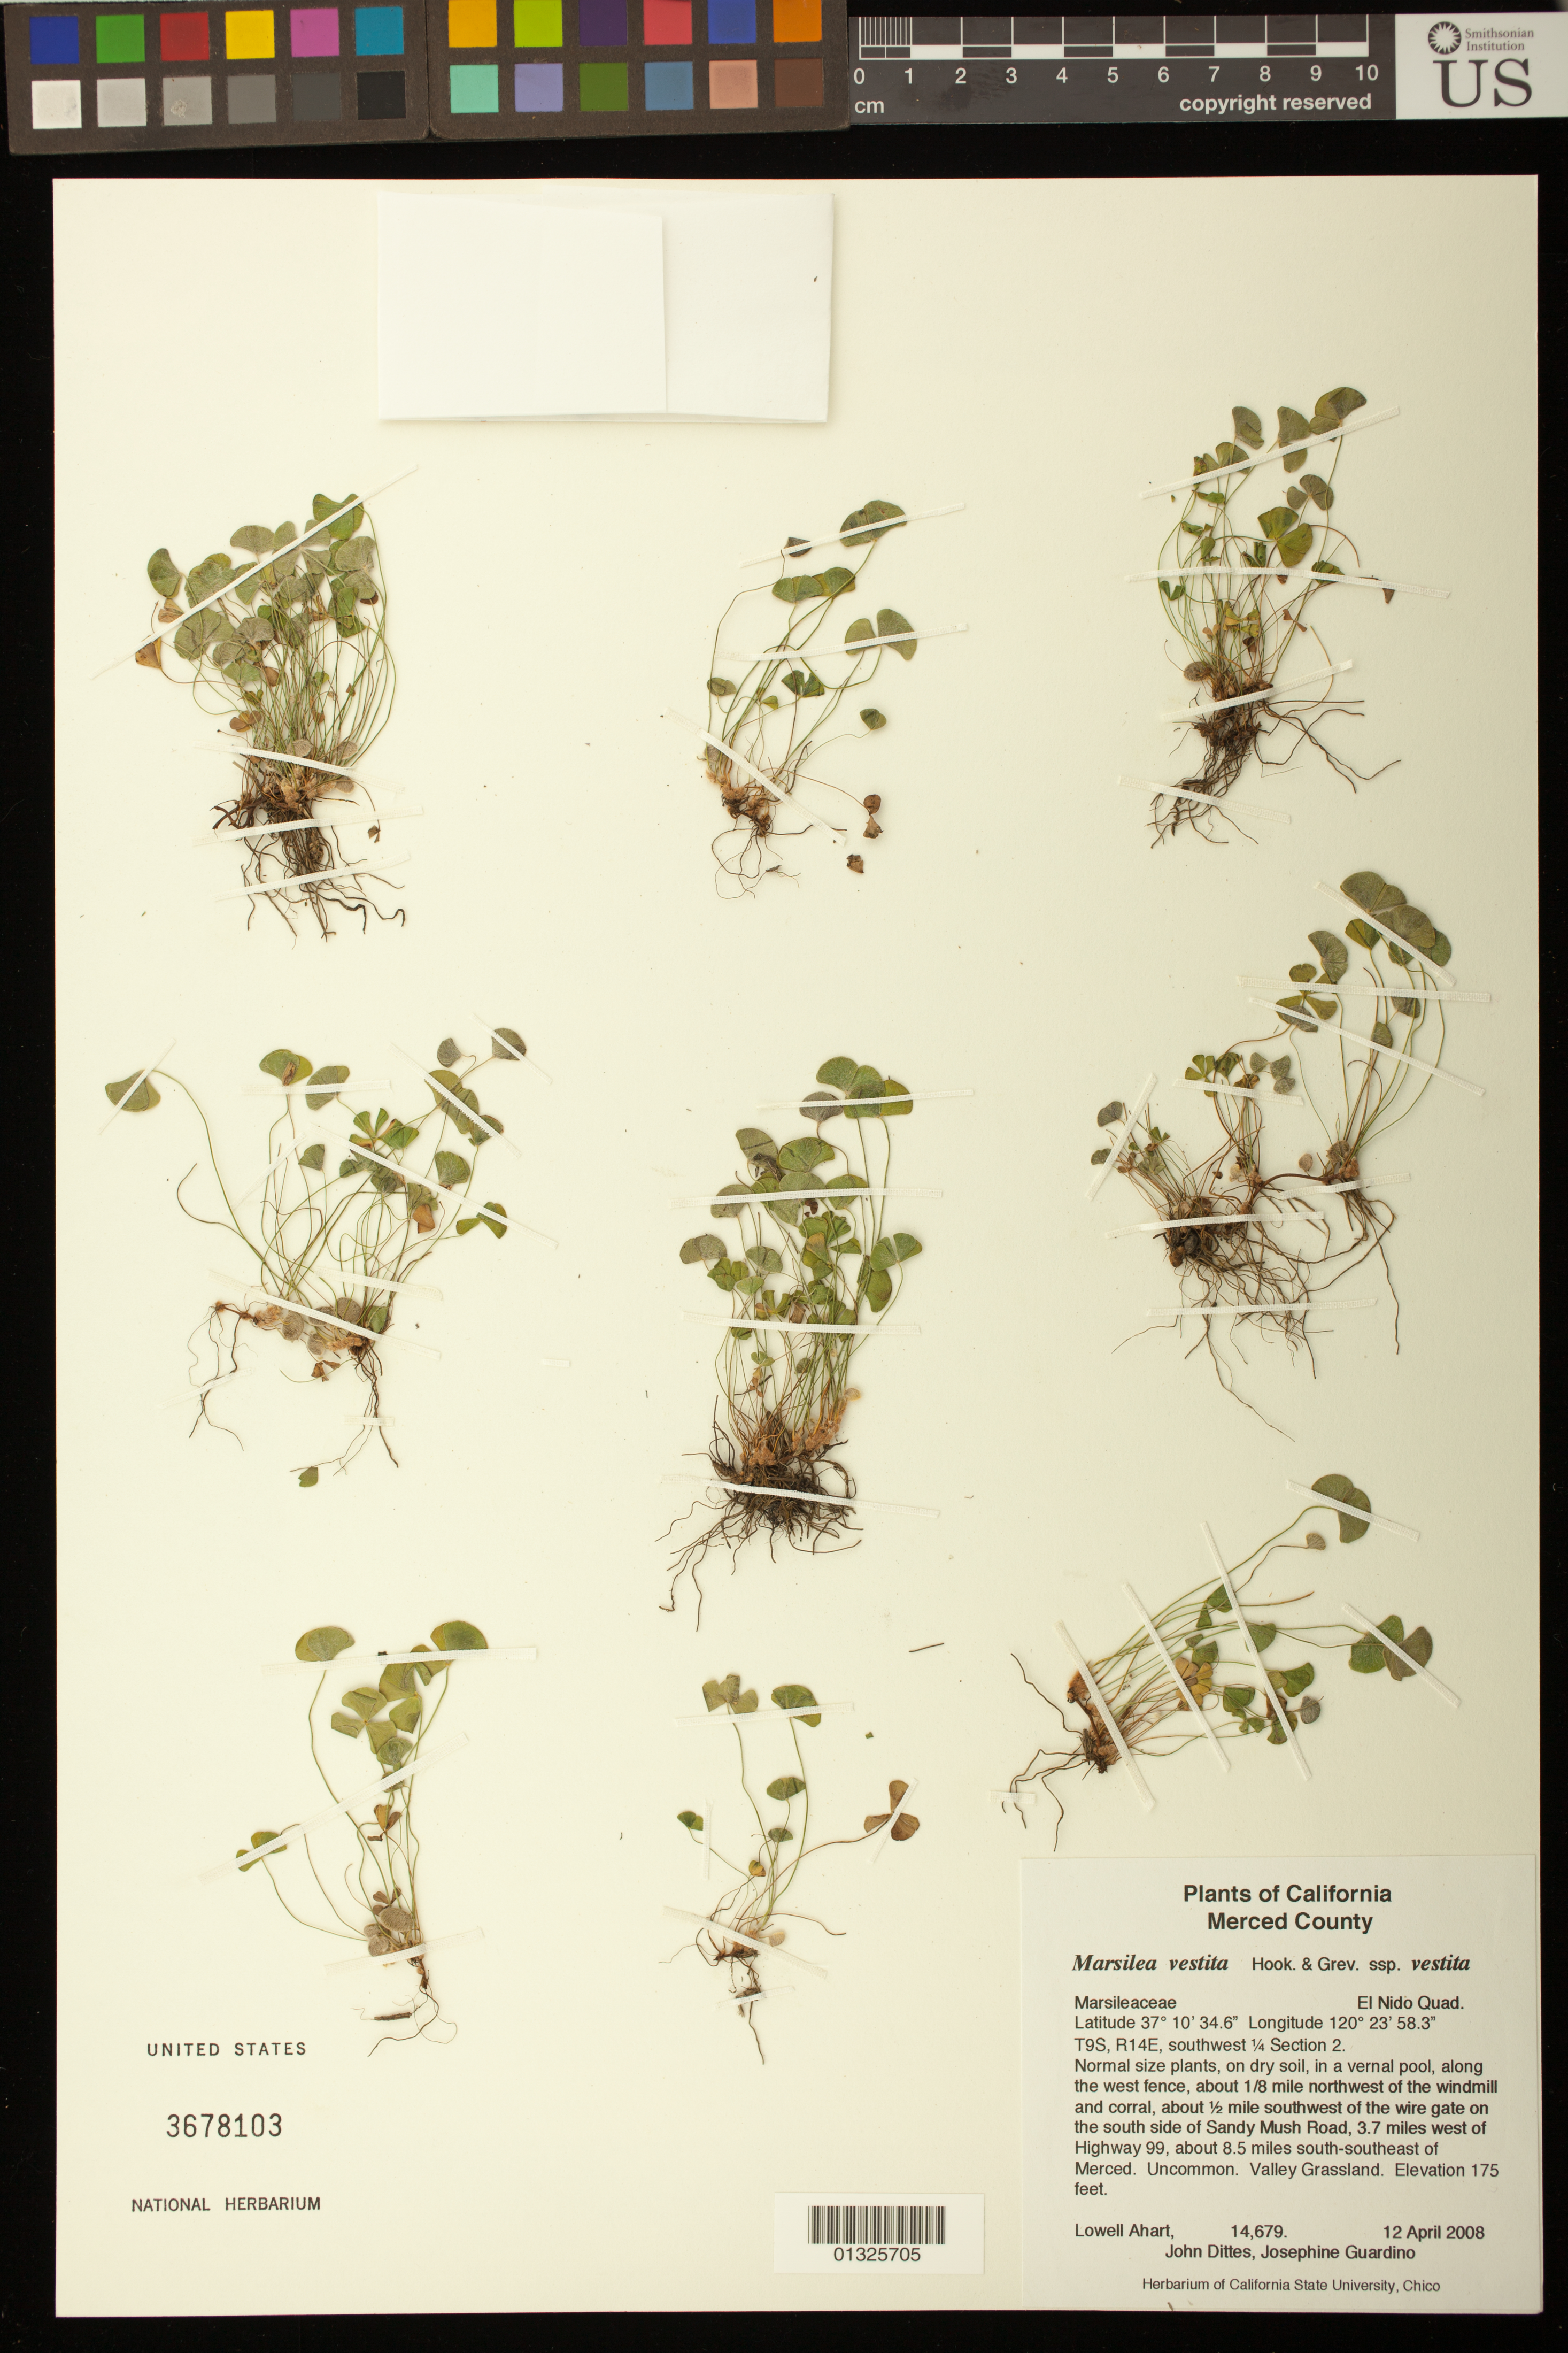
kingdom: Plantae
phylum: Tracheophyta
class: Polypodiopsida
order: Salviniales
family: Marsileaceae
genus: Marsilea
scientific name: Marsilea vestita subsp. vestita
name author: Hook. & Grev.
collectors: L. Ahart, J. Dittes & J. Guardino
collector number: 14679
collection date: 2008-04-12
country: United States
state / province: California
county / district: Merced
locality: About 1/8 mile northwest of the windmill and corral, about 1/2 mile southwest of the wire gate on the south side of Sandy Mush Road, 3.7 miles west of Highway 99, about 8.5 miles south-southeast of Merced.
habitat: Valley Grassland.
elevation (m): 53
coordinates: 37 10 34.6, 120 23 58.3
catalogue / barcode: US 3678103